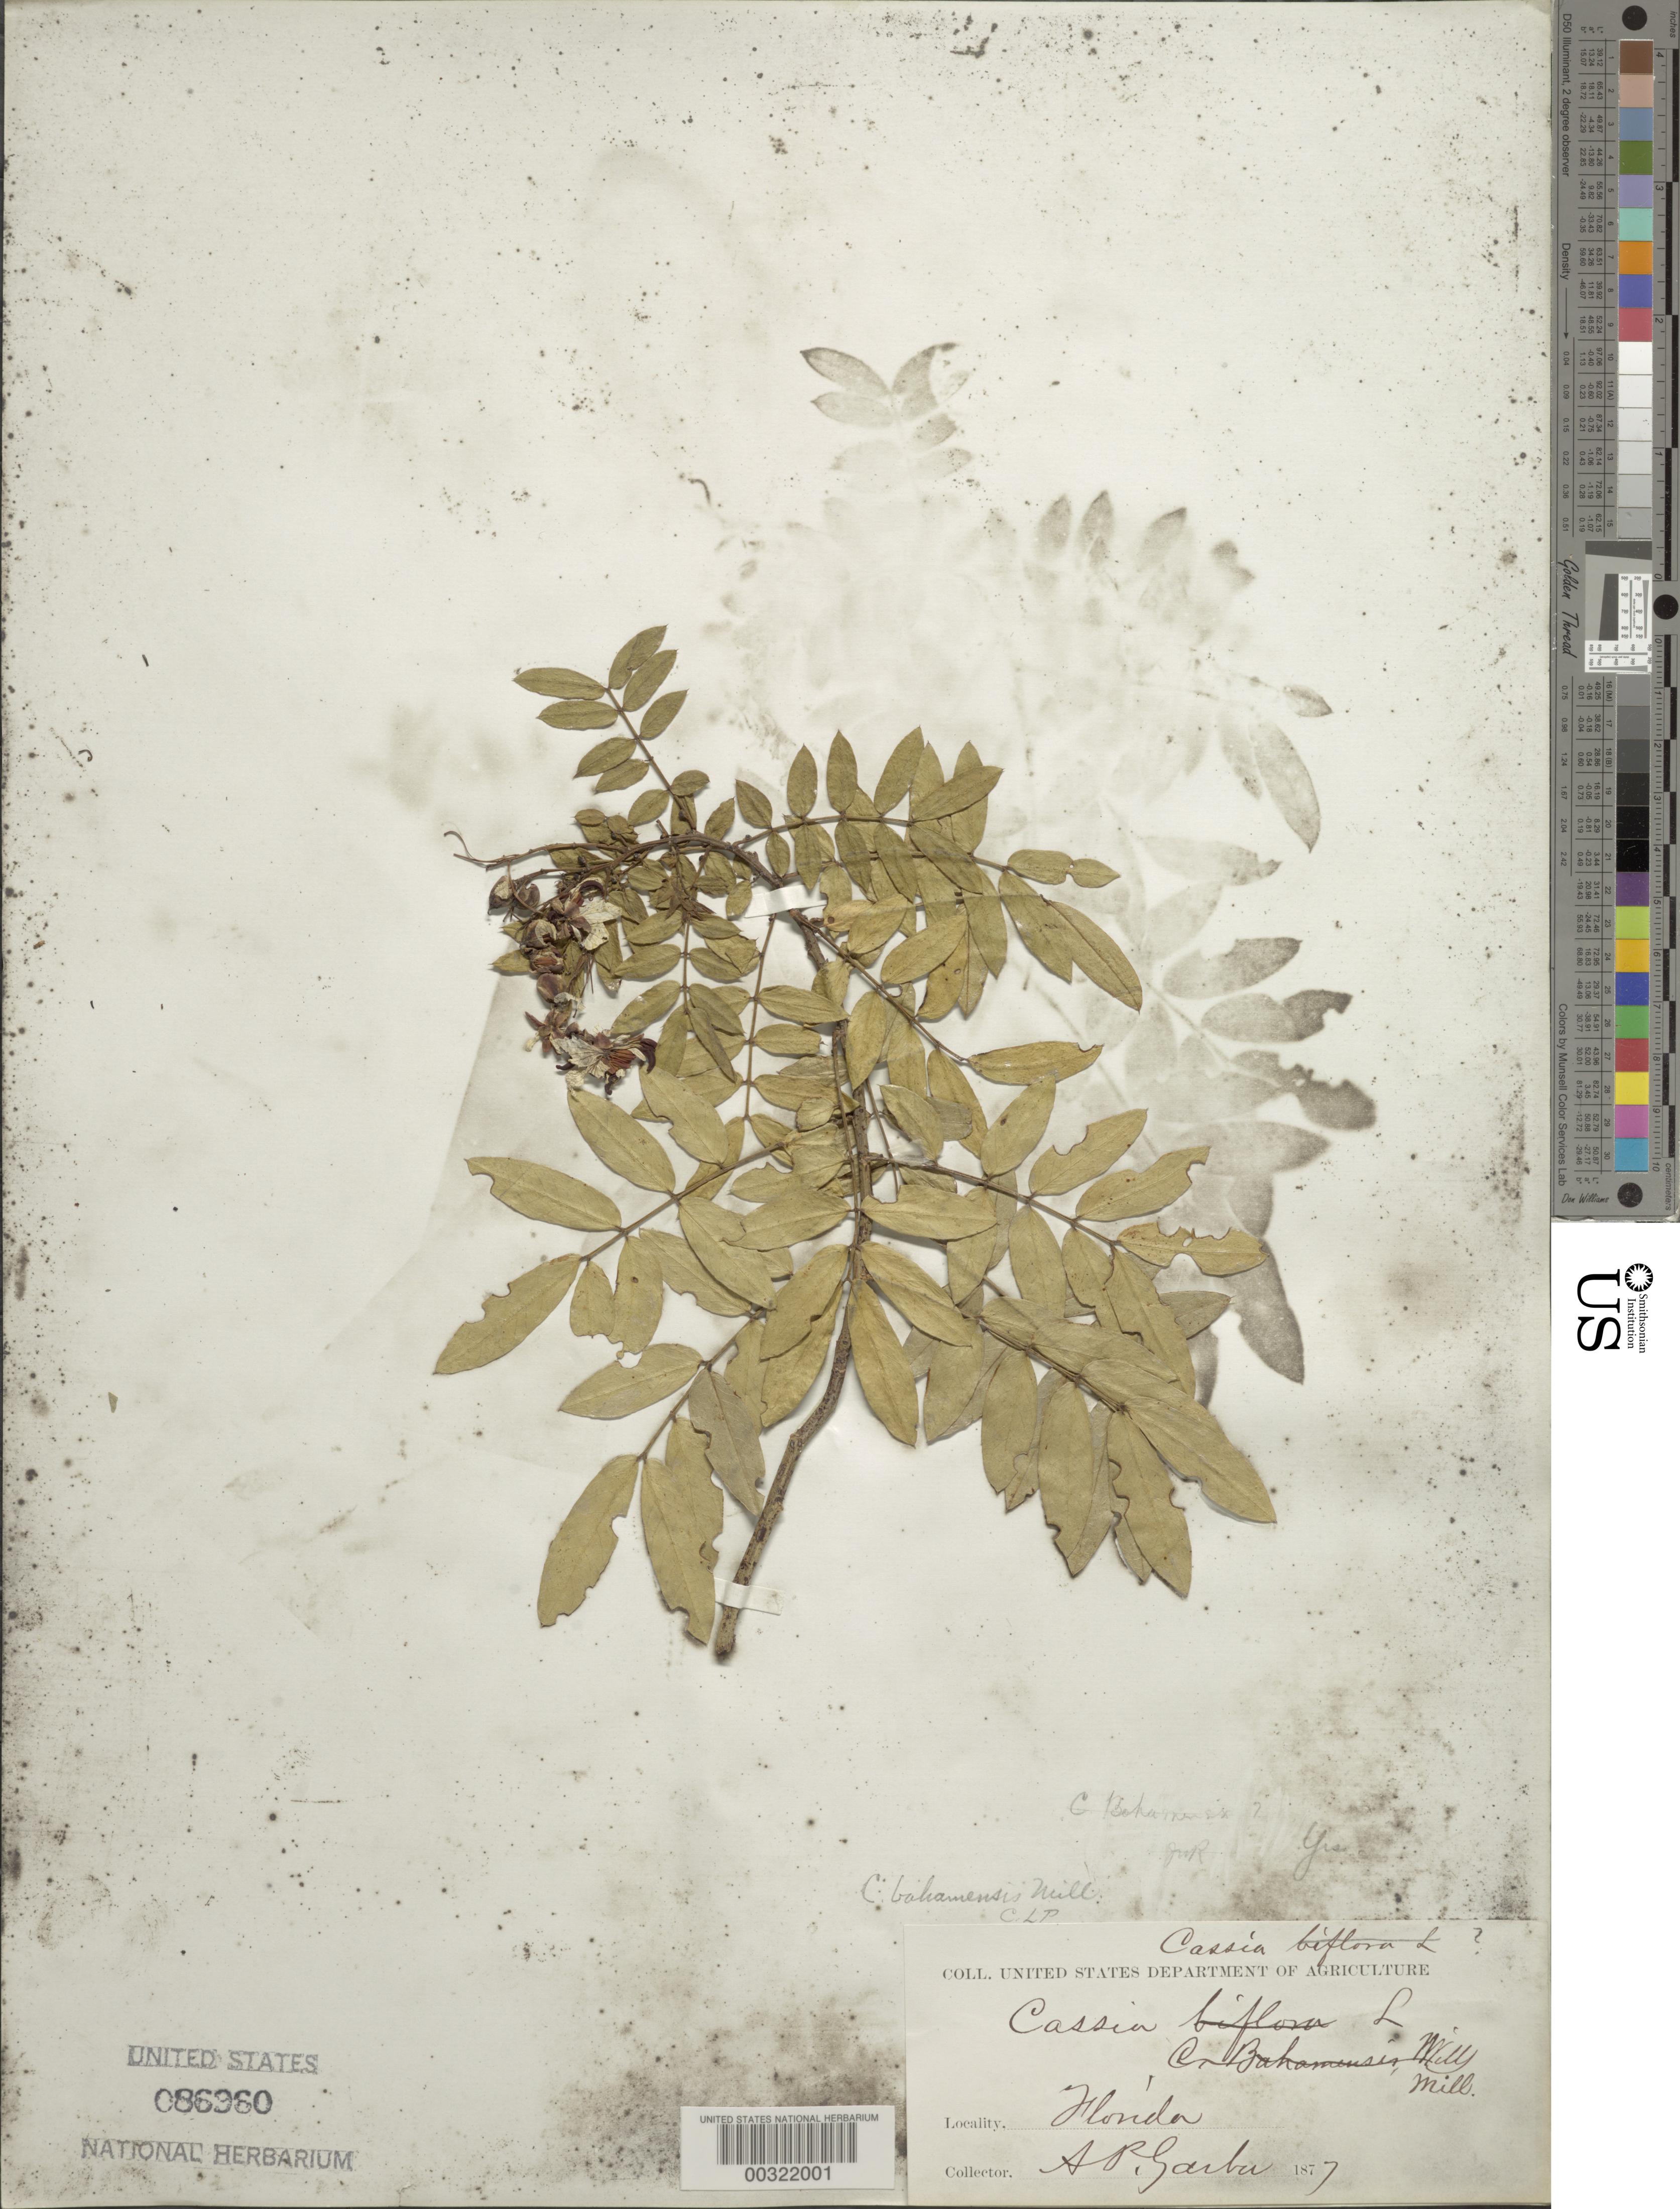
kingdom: Plantae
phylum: Tracheophyta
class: Magnoliopsida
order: Fabales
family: Fabaceae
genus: Senna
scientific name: Senna ligustrina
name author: (L.) H.S. Irwin & Barneby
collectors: A. P. Garber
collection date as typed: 1877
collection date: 1877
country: United States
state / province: Florida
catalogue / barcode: US 86960